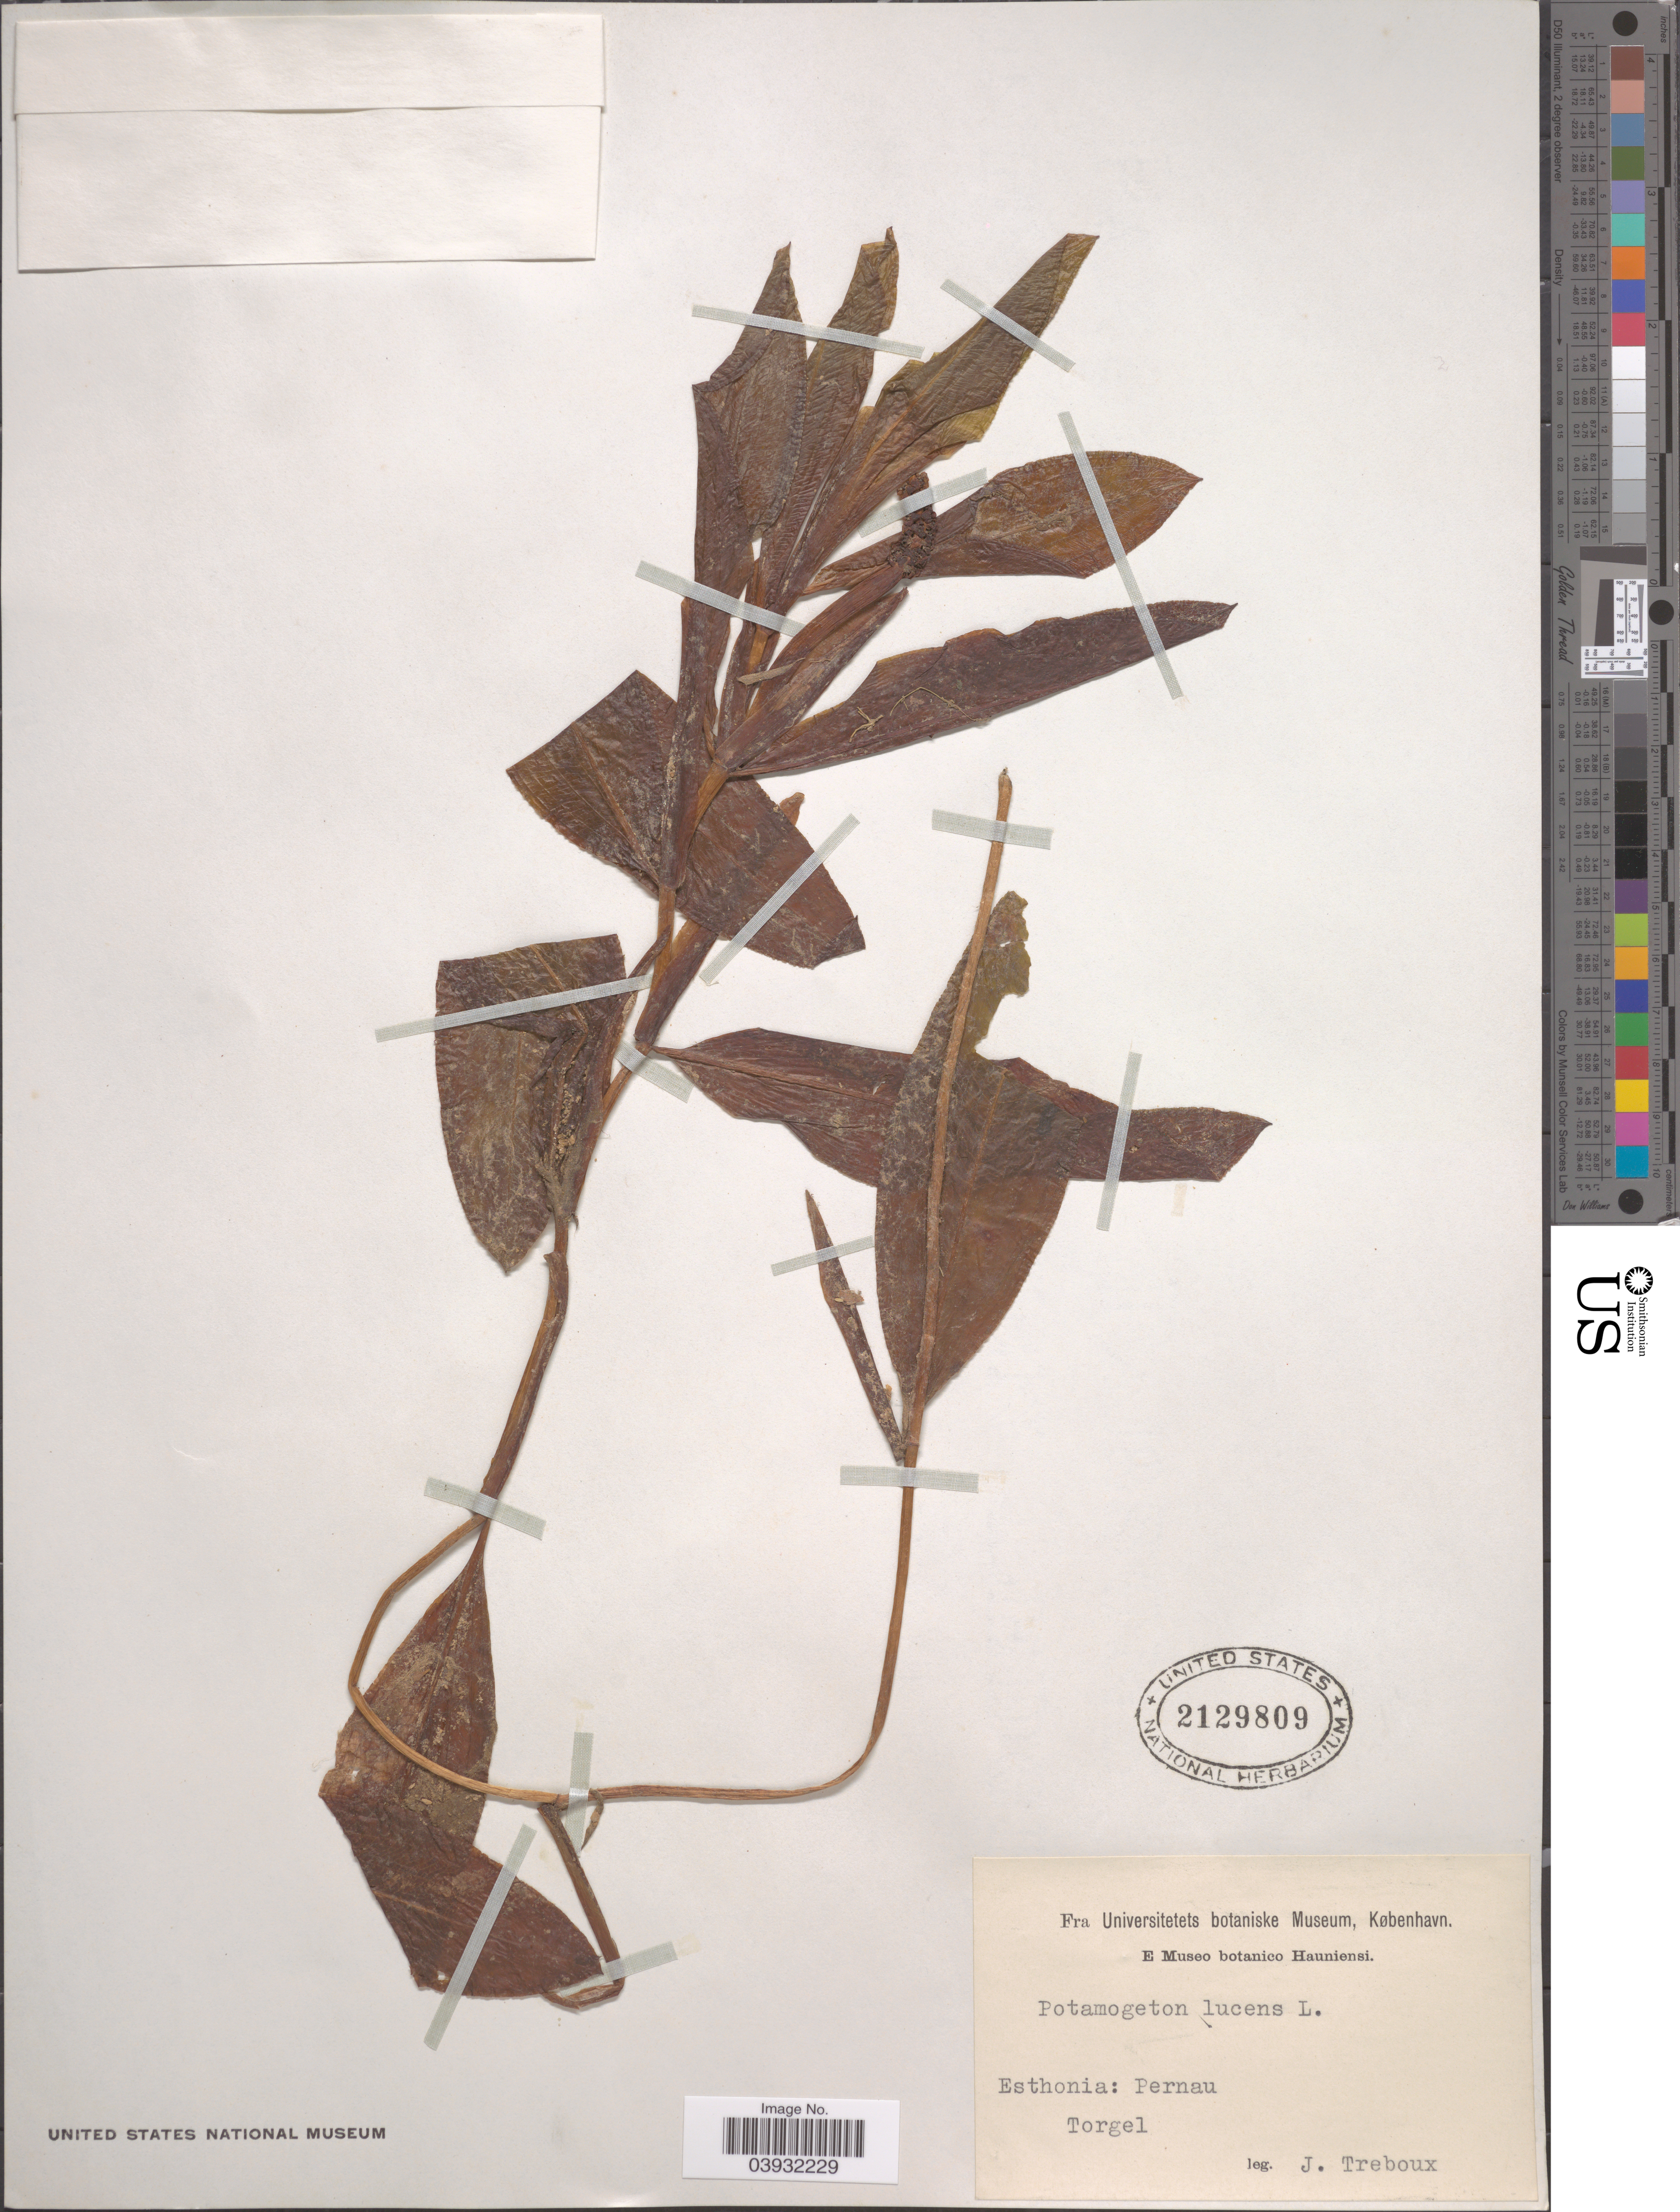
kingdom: Plantae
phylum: Tracheophyta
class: Liliopsida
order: Alismatales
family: Potamogetonaceae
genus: Potamogeton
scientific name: Potamogeton lucens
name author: L.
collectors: J. Treboux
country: Estonia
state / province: Pärnumaa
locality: Esthonia: Pernau. Torgel.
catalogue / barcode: US 2129809